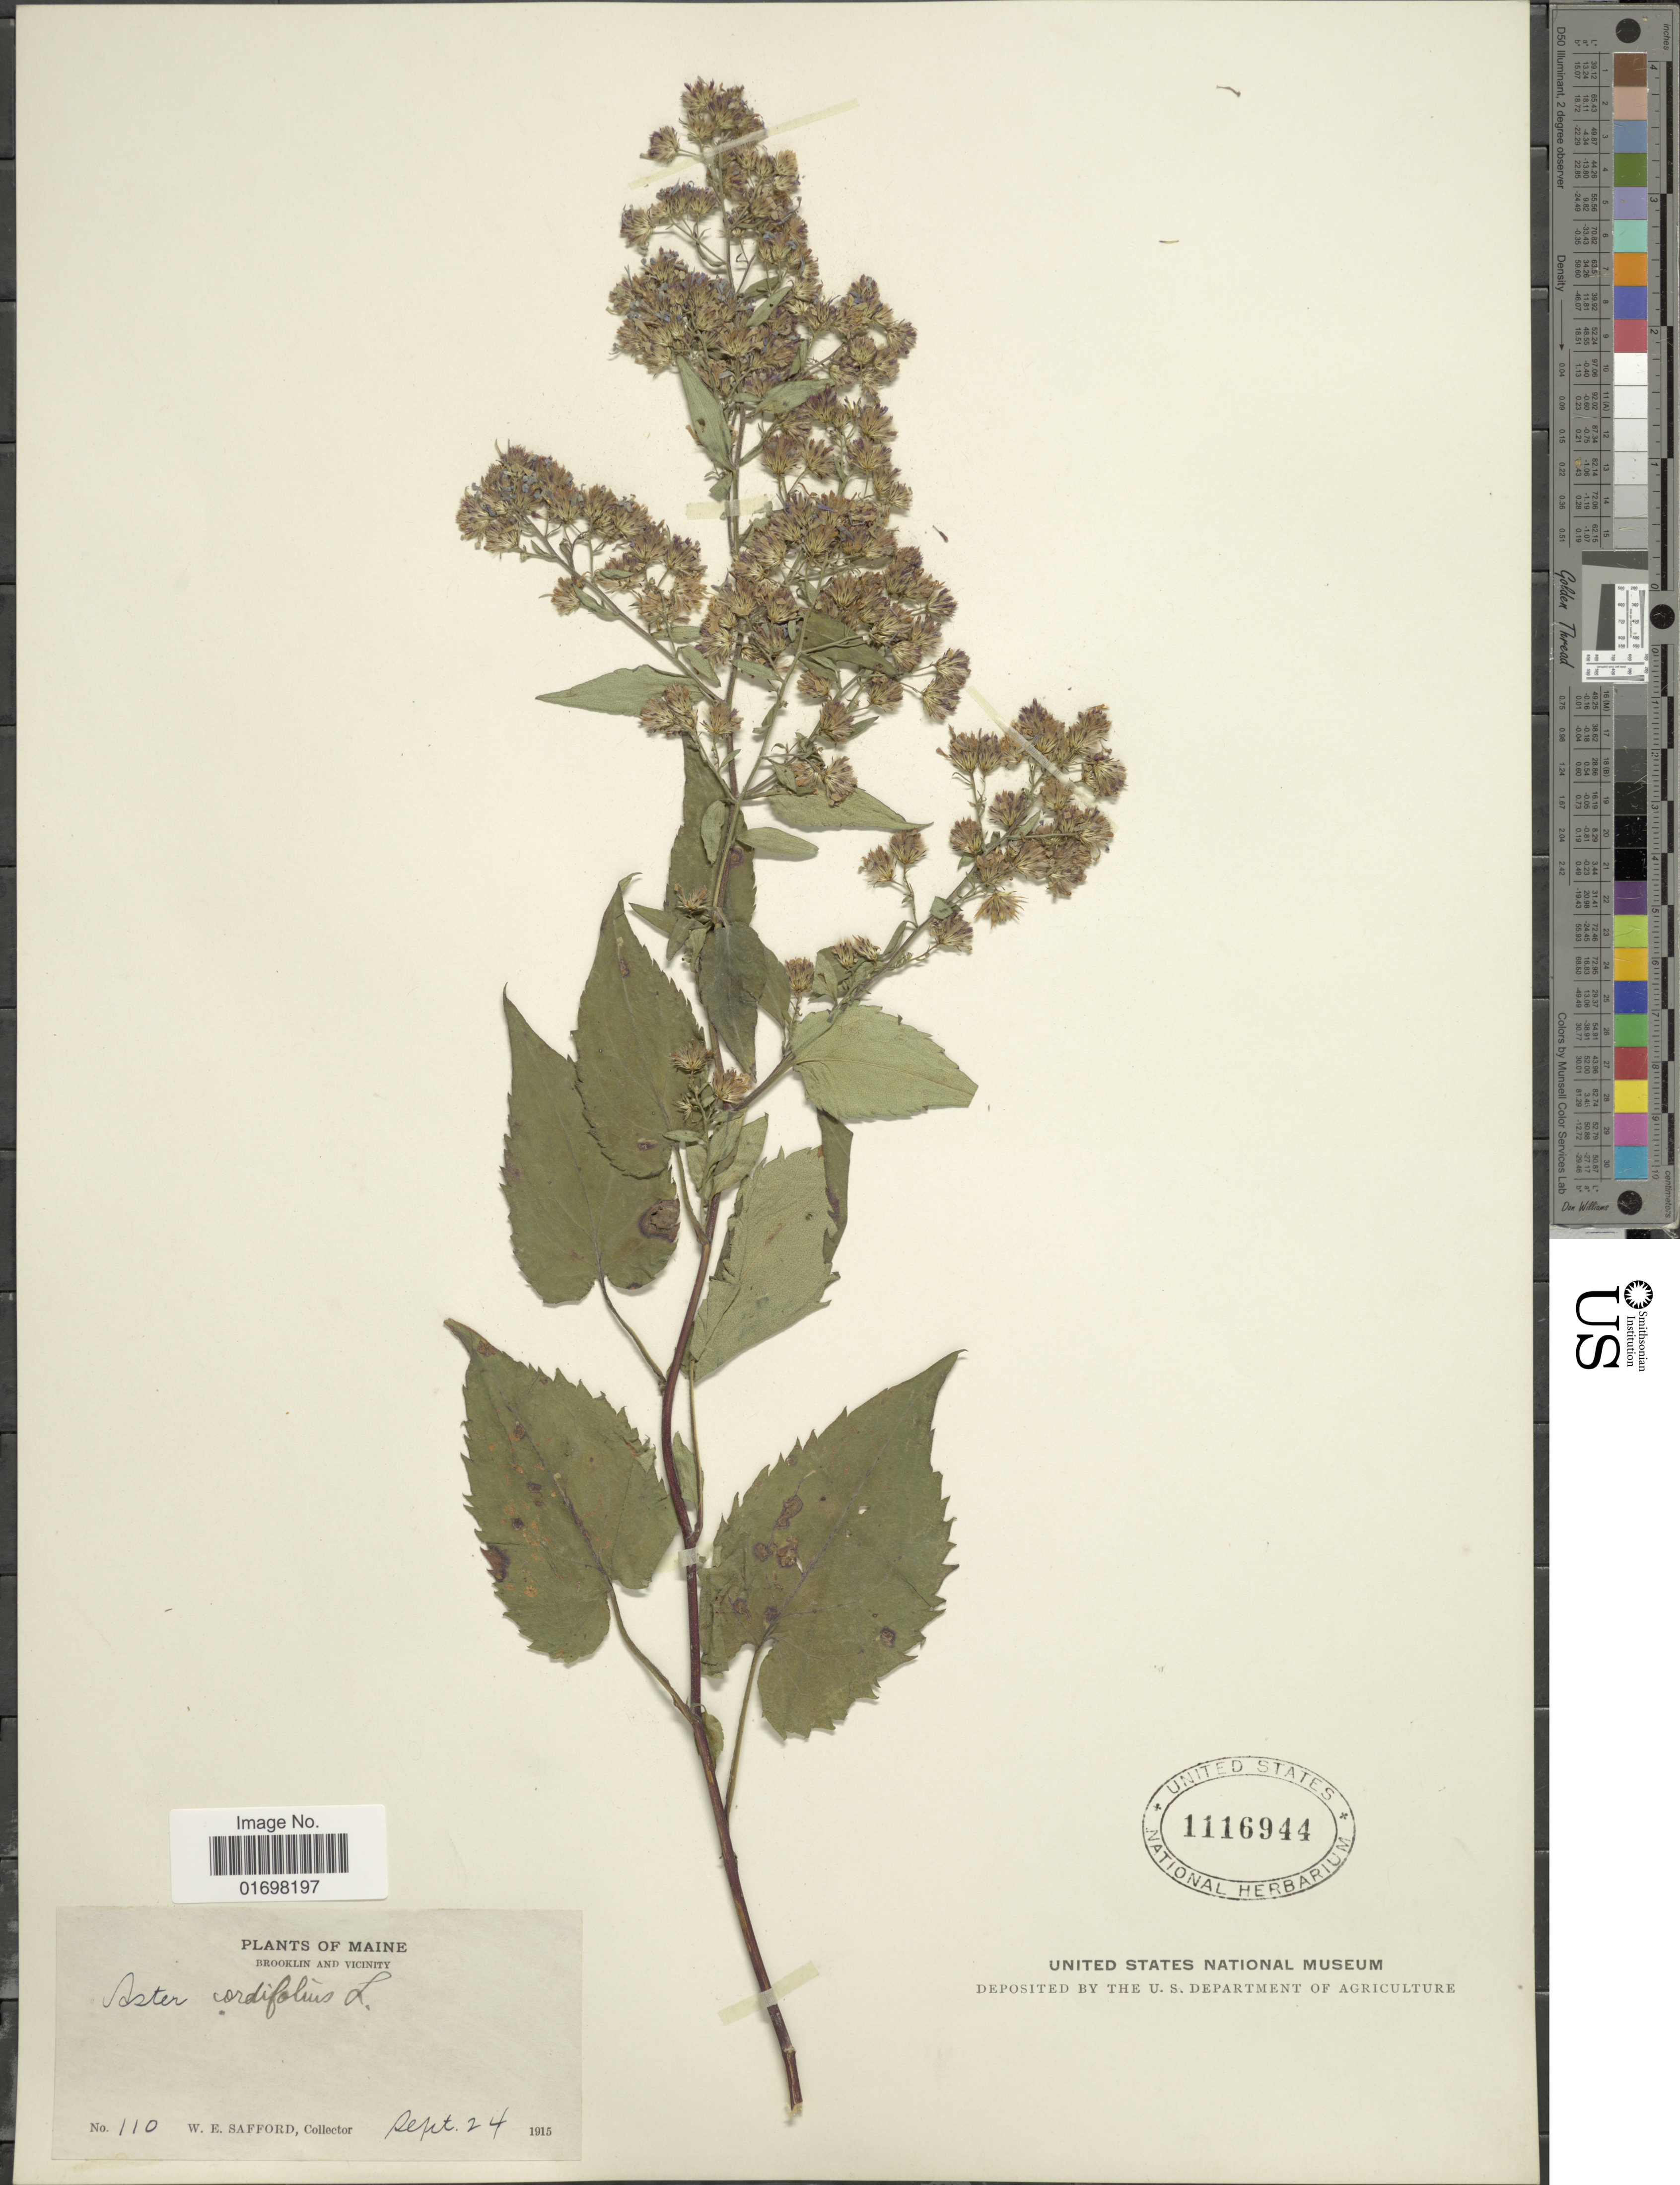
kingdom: Plantae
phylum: Tracheophyta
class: Magnoliopsida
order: Asterales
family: Asteraceae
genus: Symphyotrichum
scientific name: Symphyotrichum cordifolium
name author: (L.) G.L. Nesom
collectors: W. E. Safford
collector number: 110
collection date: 1915-09-24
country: United States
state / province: Maine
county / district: Hancock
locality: Brooklin and Vicinity.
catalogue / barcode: US 1116944